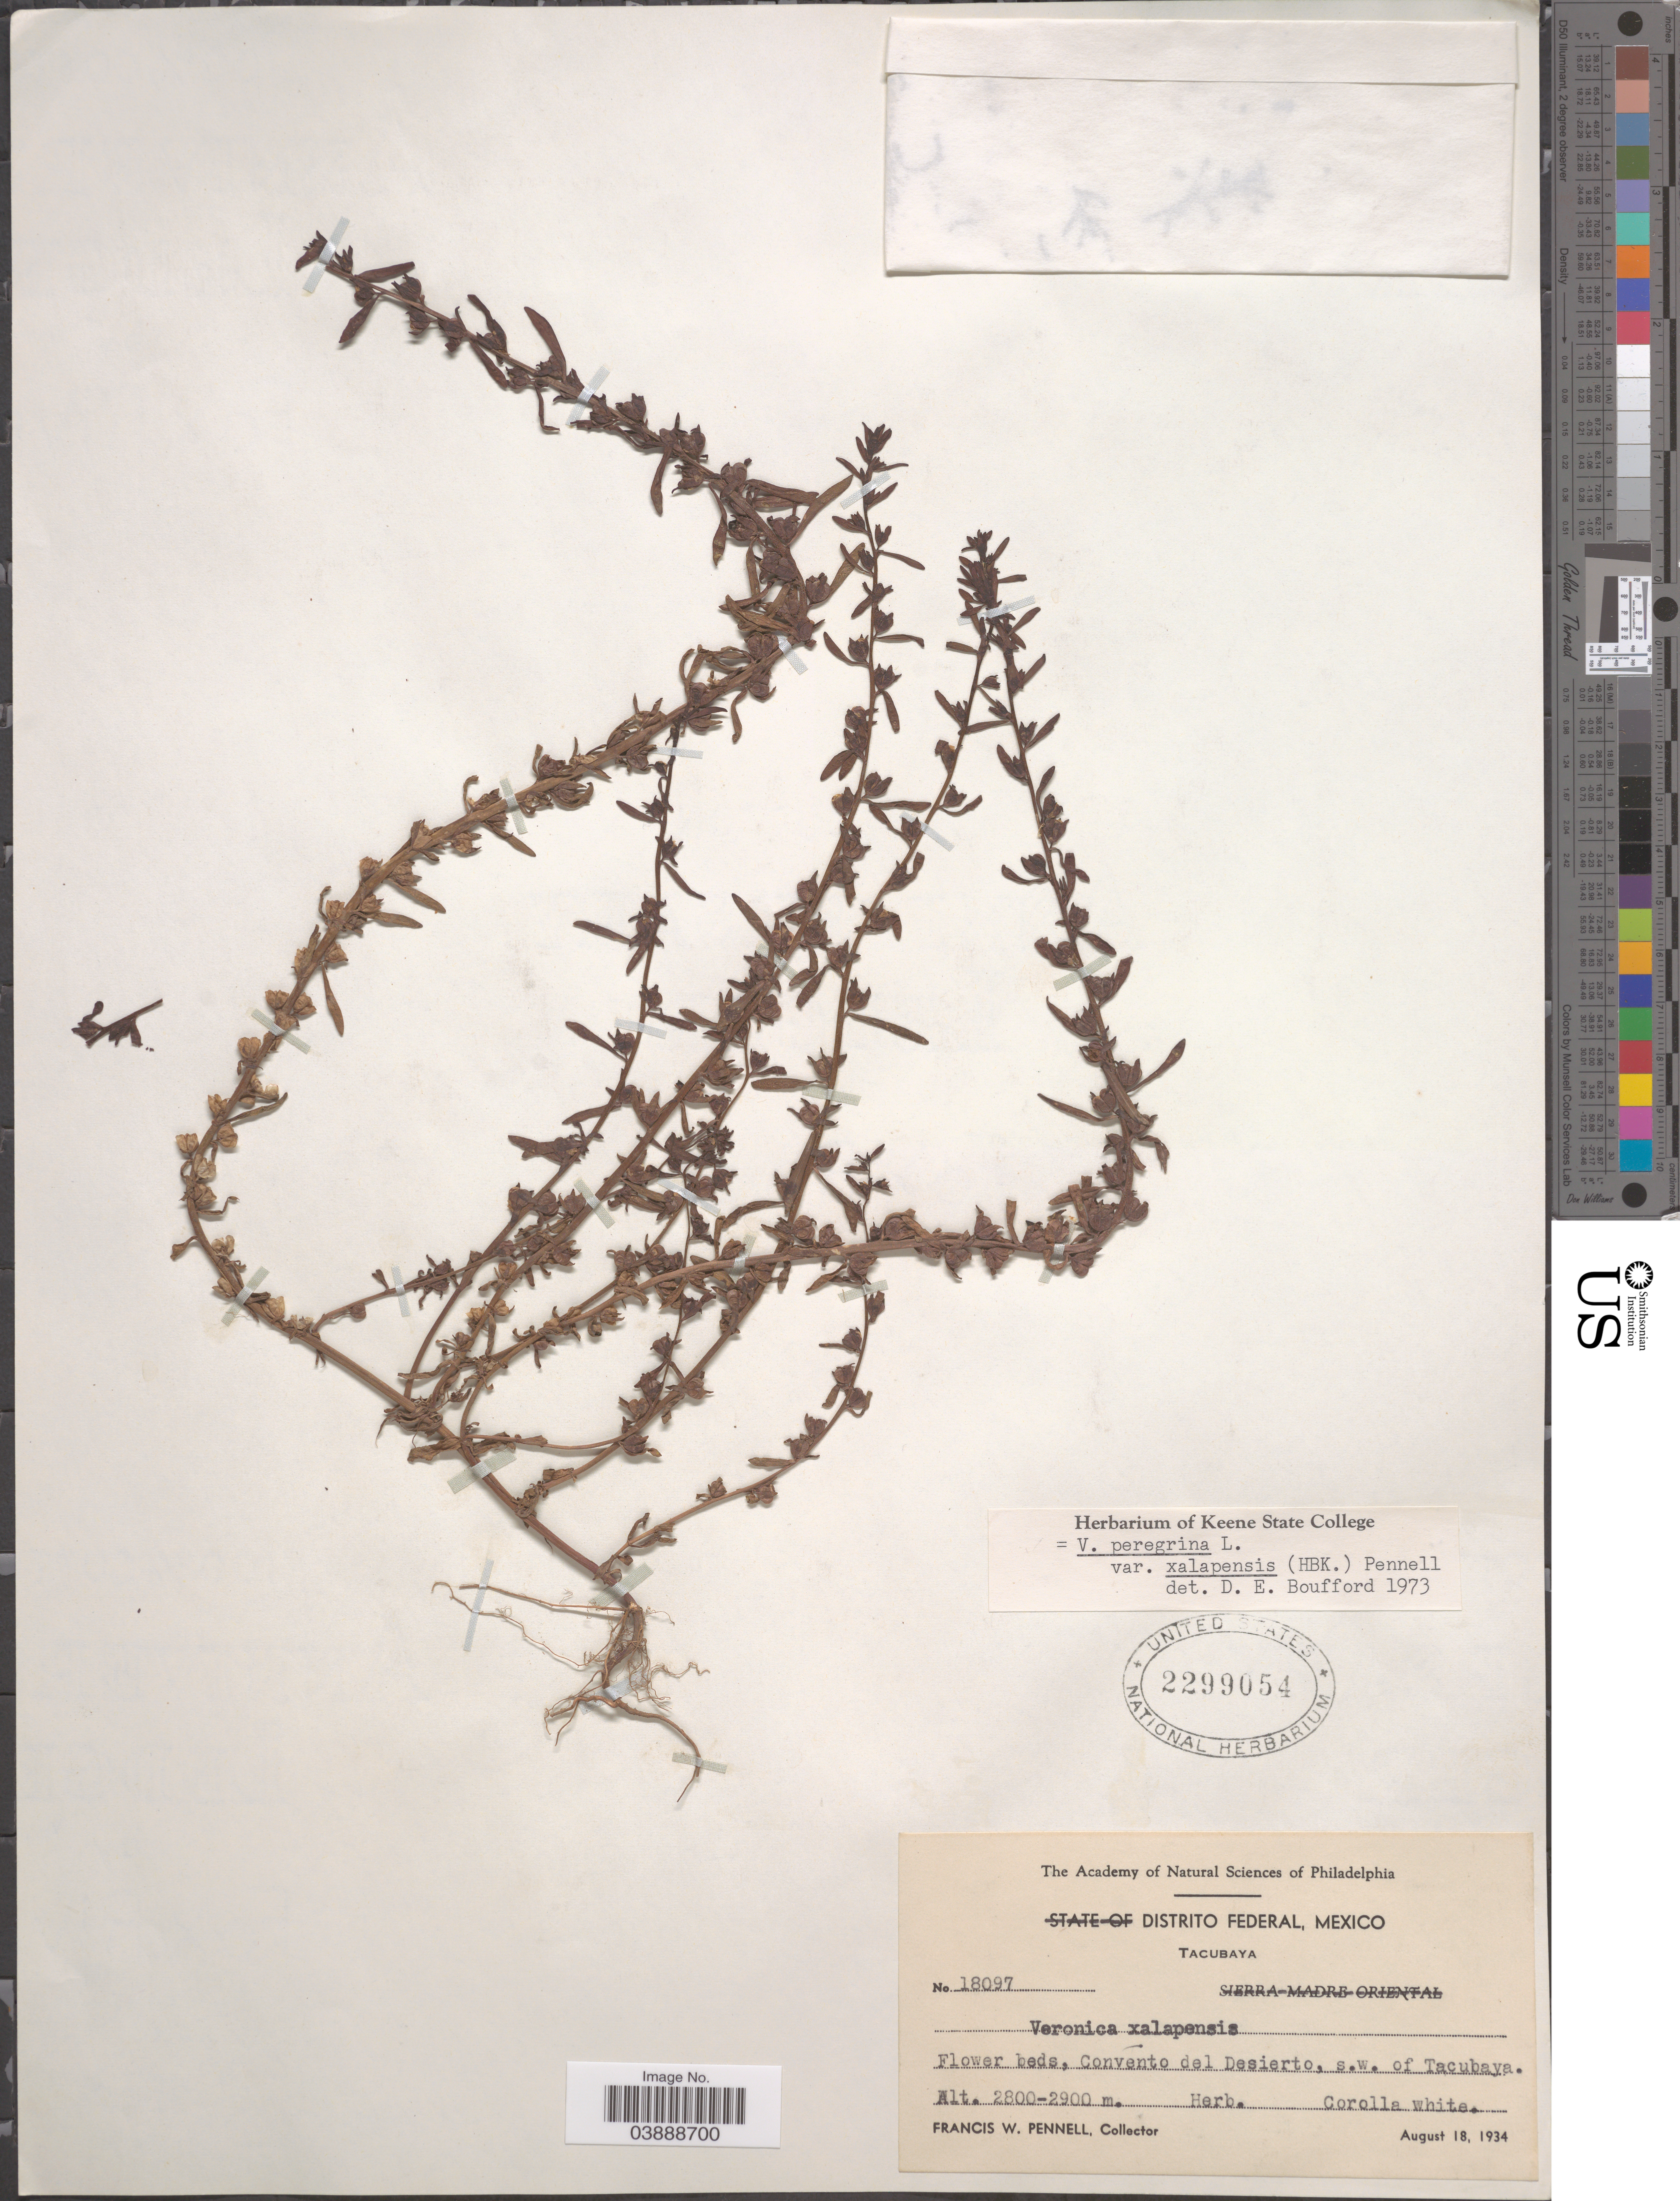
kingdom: Plantae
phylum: Tracheophyta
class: Magnoliopsida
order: Lamiales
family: Plantaginaceae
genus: Veronica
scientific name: Veronica peregrina subsp. xalapensis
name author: (Kunth) Pennell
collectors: F. W. Pennell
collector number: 18097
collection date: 1934-08-18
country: Mexico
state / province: Distrito Federal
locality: Tacubaya. Convento del Desierto, s.w. of Tacubaya.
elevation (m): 2800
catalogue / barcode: US 2299054